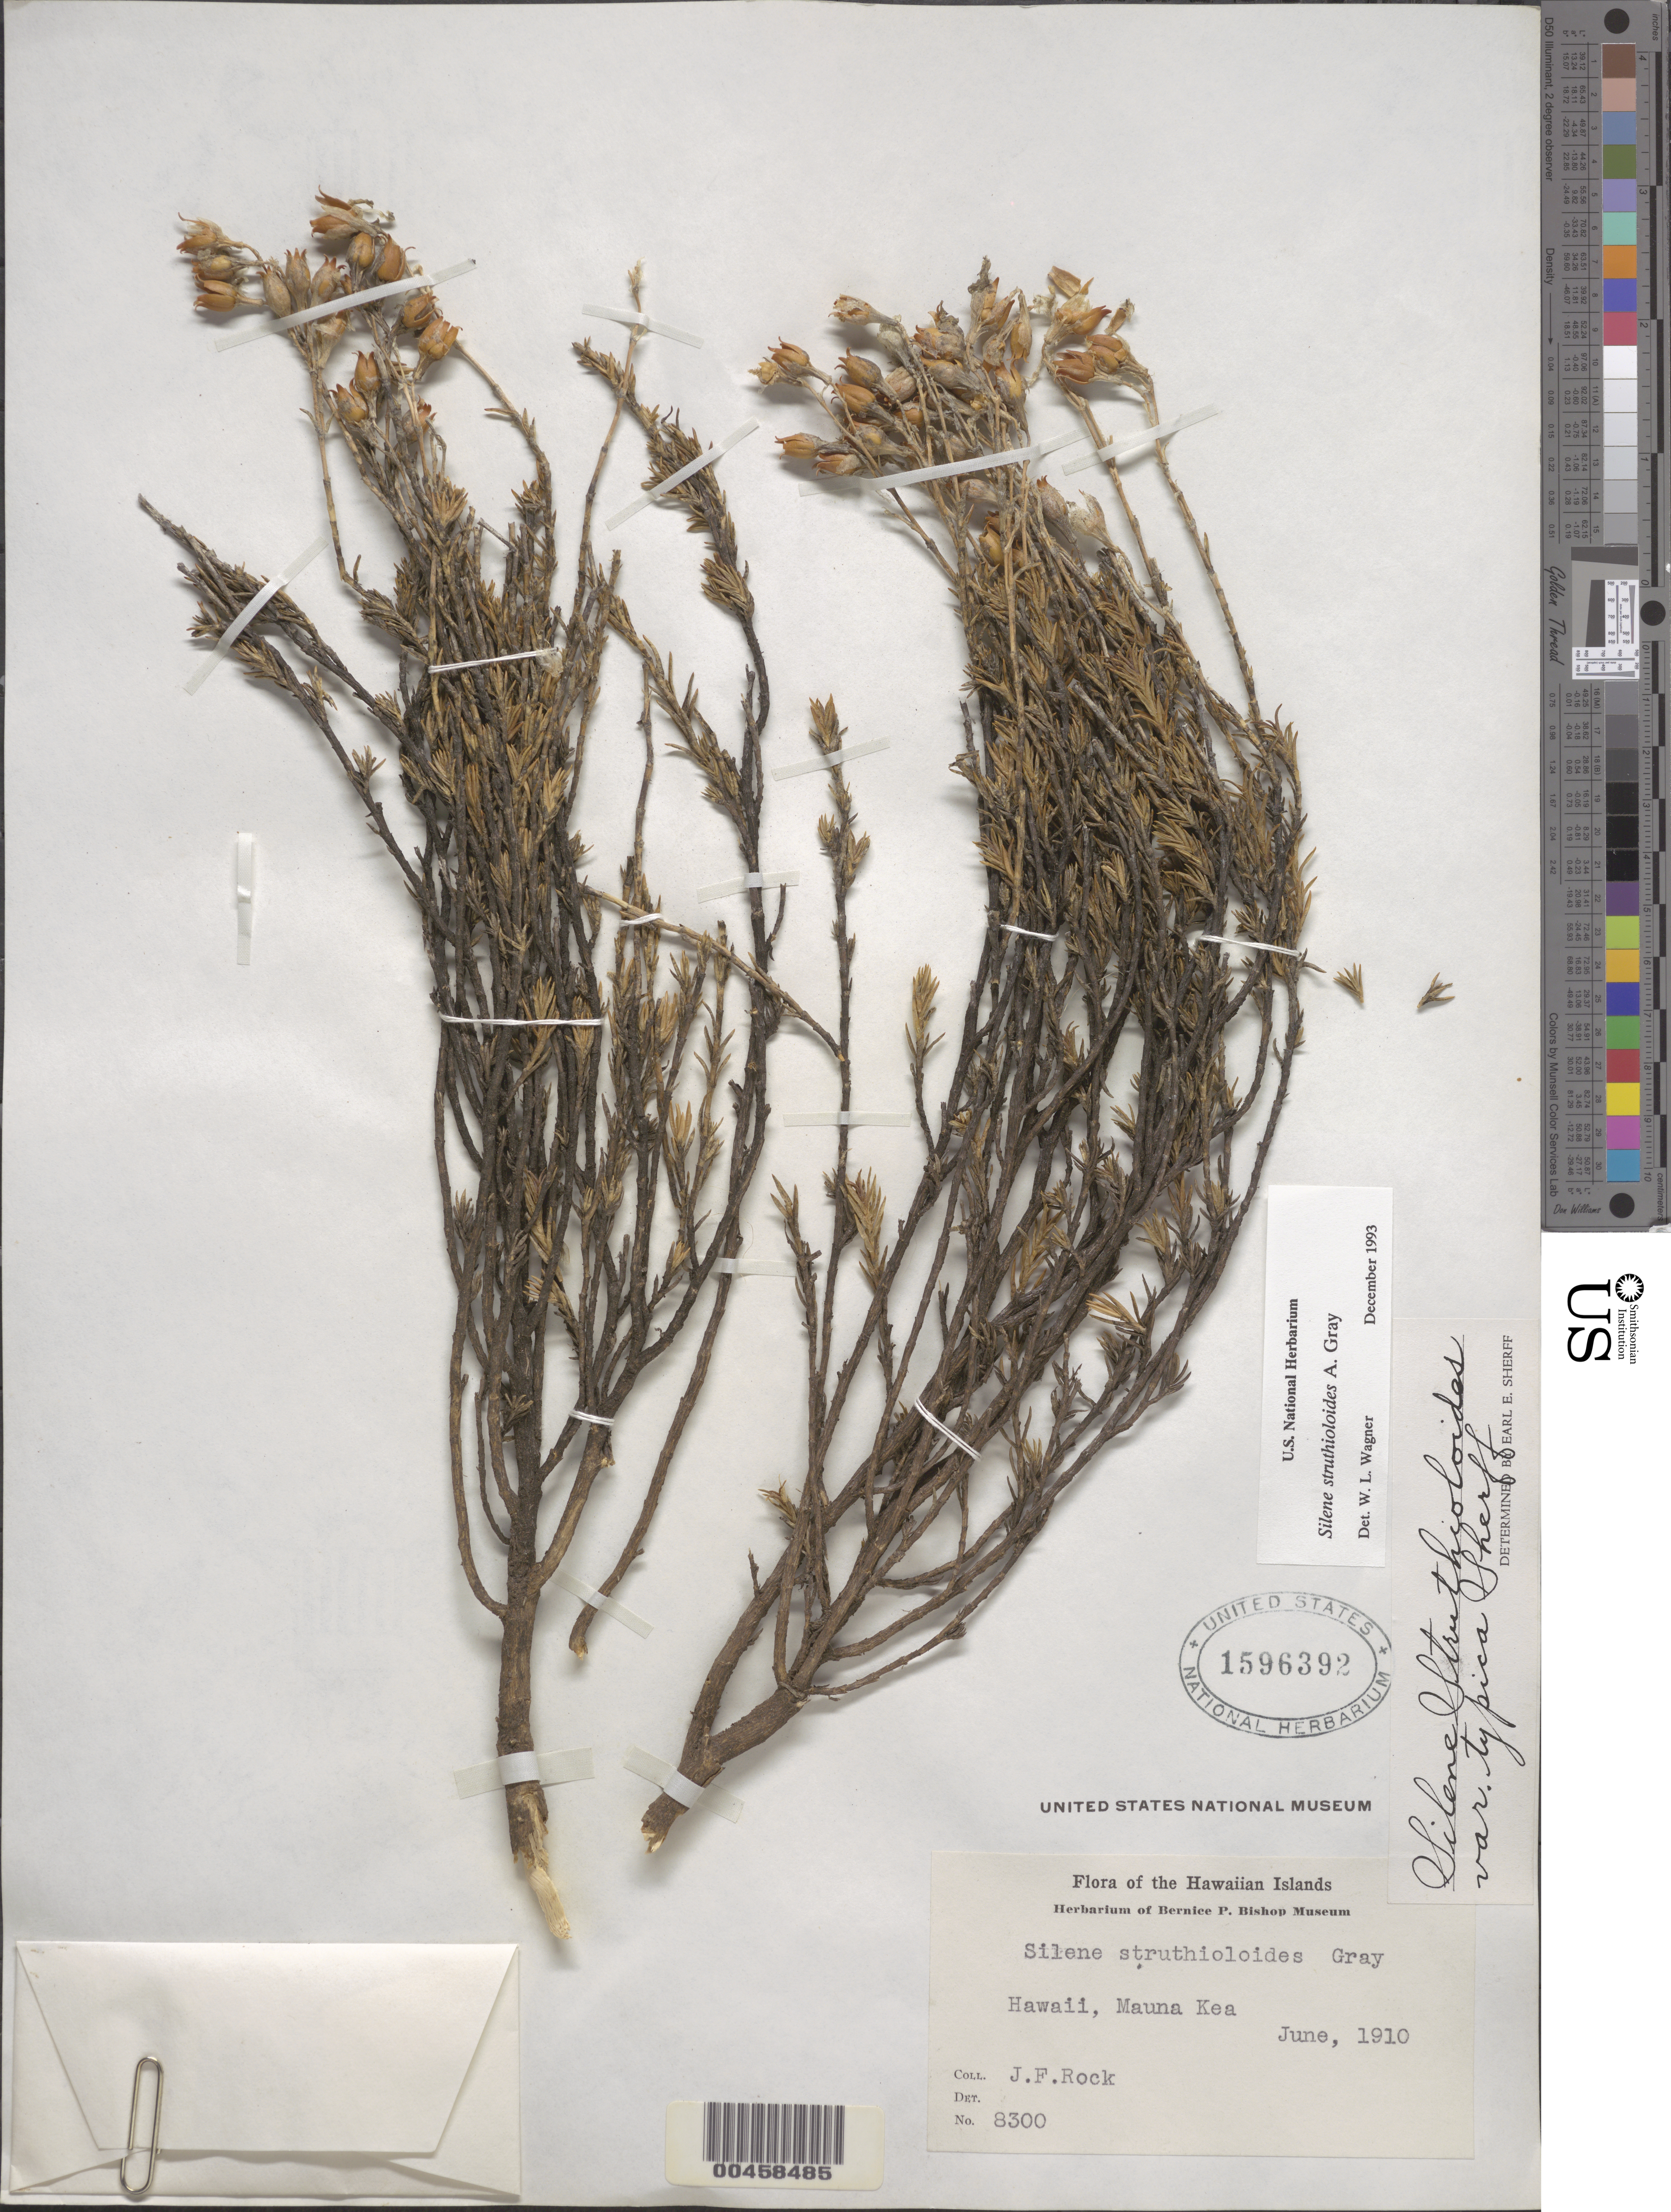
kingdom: Plantae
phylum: Tracheophyta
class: Magnoliopsida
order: Caryophyllales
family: Caryophyllaceae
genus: Silene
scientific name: Silene struthioloides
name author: A. Gray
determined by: Wagner, W. L., (BOT), Smithsonian Institution - National Museum of Natural History (UNITED STATES)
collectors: J. F. Rock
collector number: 8300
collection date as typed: Jun 1900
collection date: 1900-06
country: United States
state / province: Hawaii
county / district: Hawaii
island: Hawaii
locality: Mauna Kea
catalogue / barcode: US 1596392